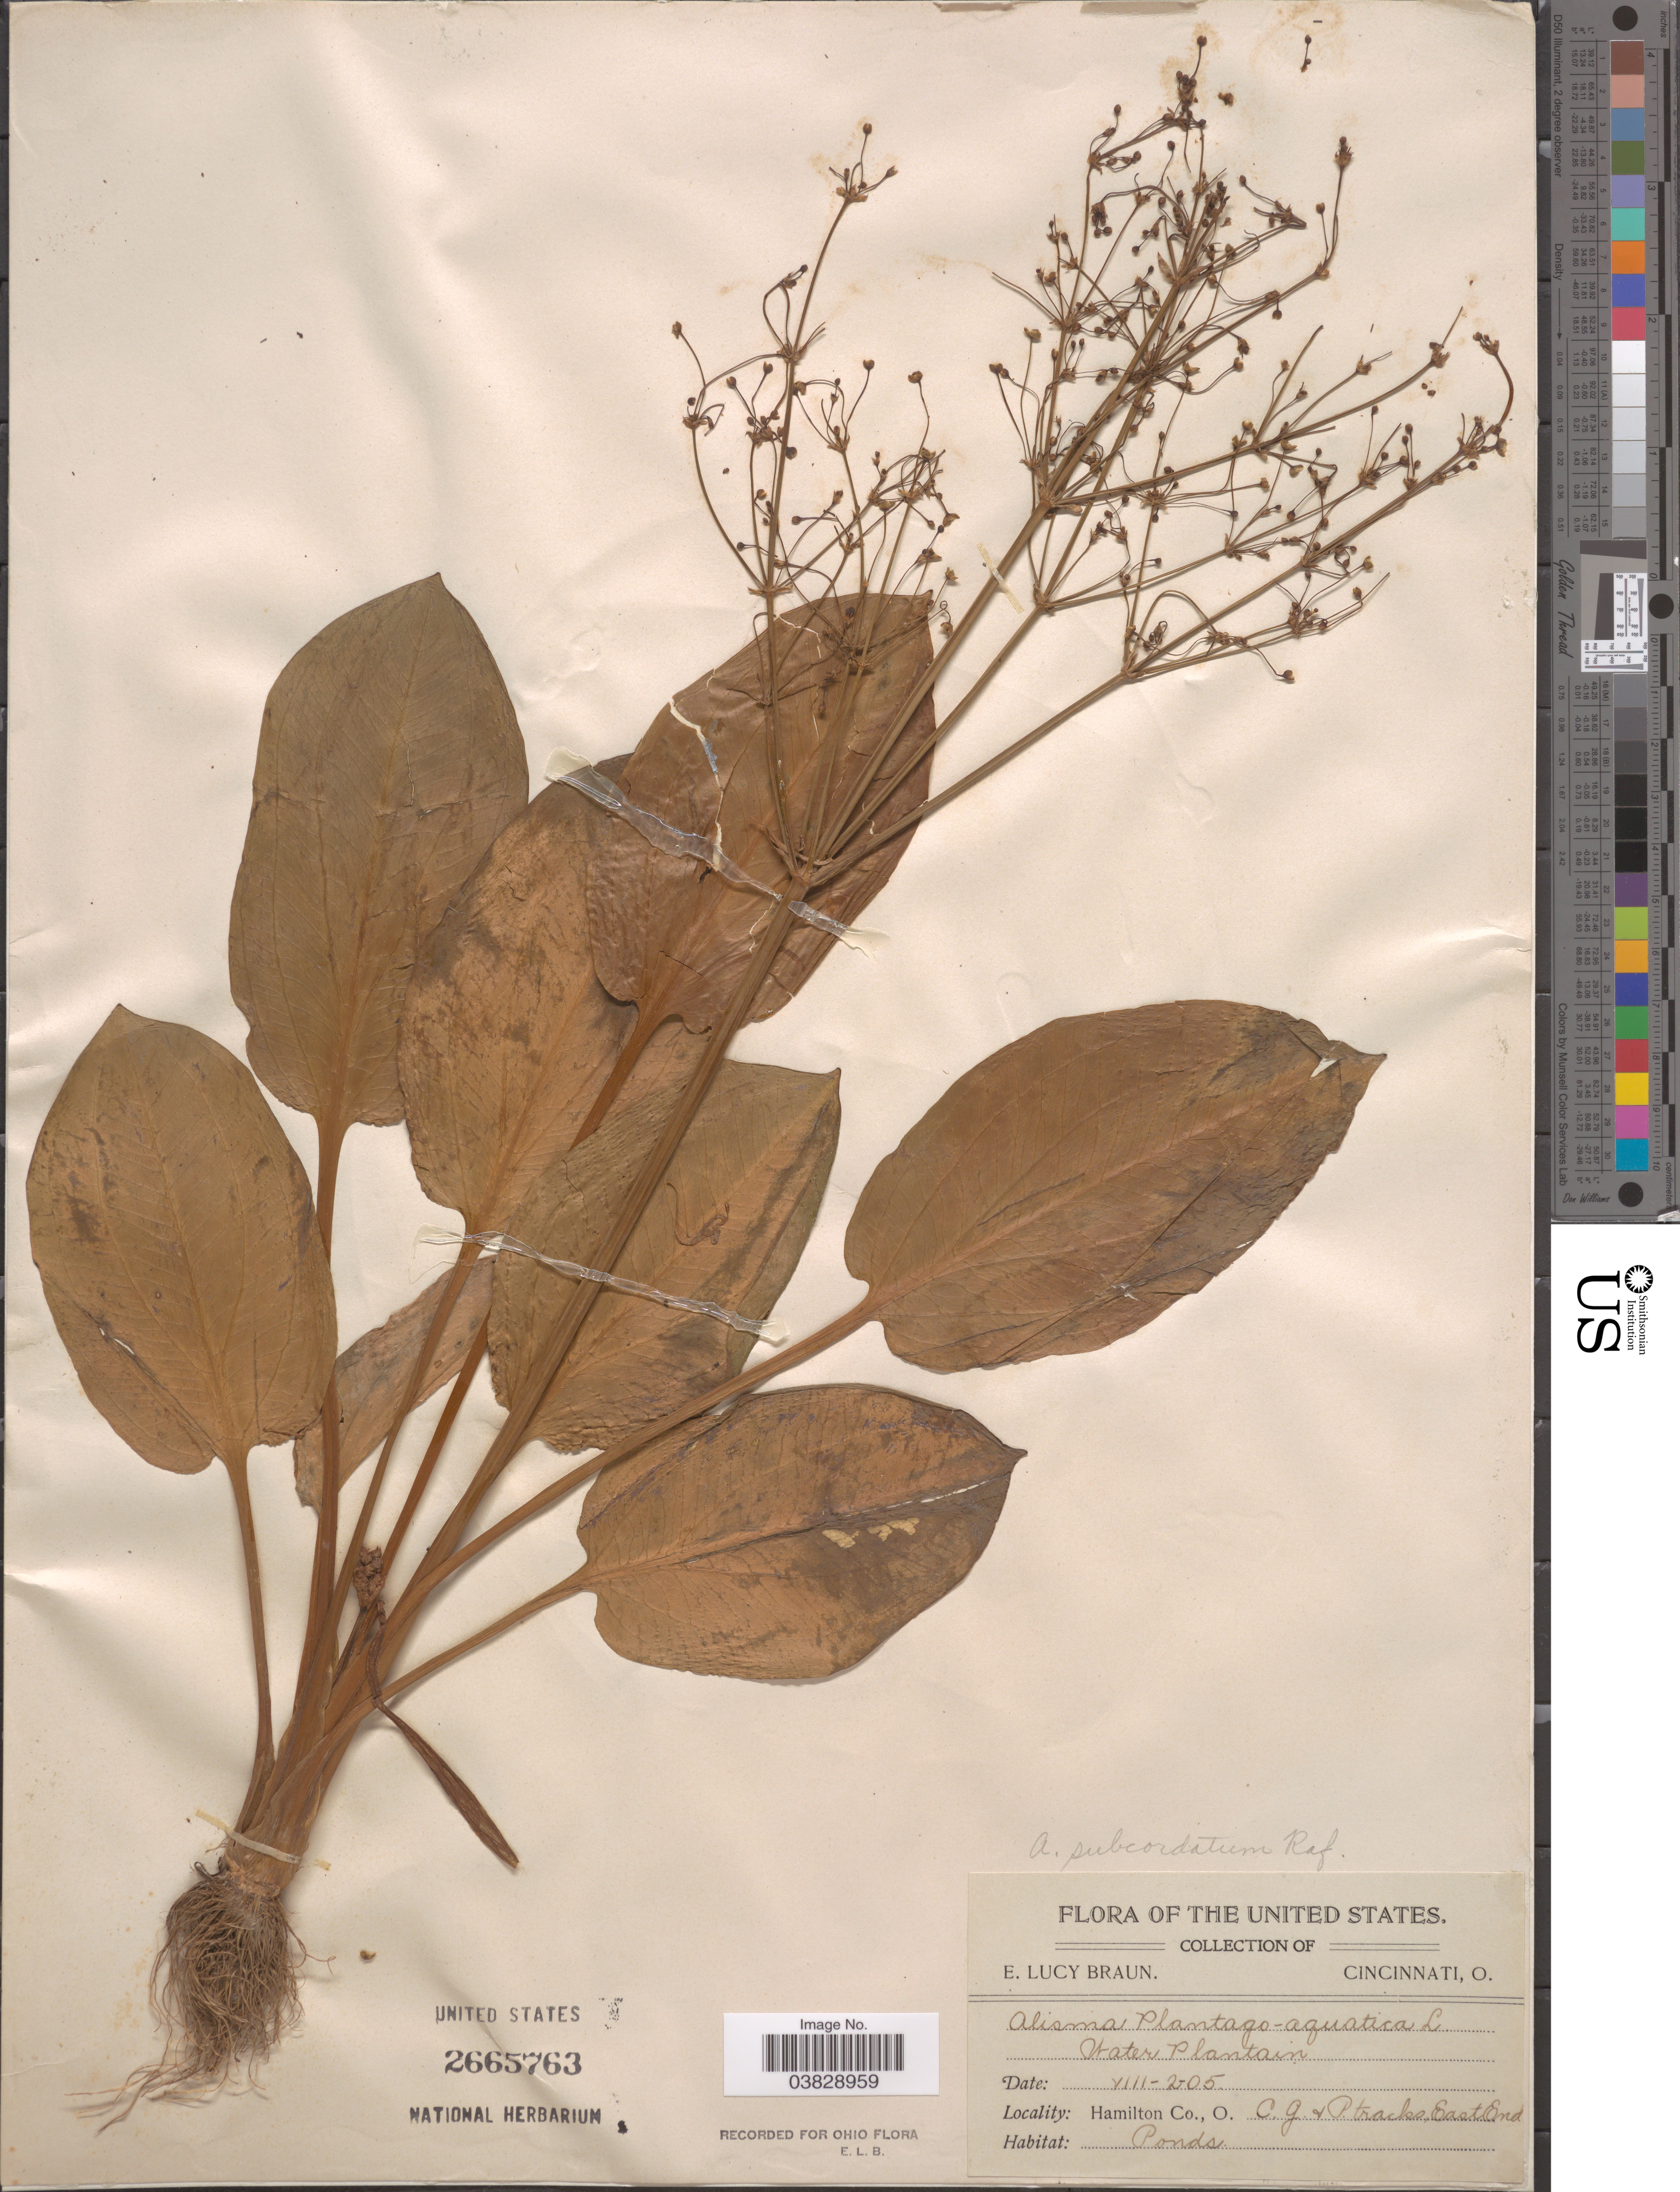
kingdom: Plantae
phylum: Tracheophyta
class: Liliopsida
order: Alismatales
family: Alismataceae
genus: Alisma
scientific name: Alisma plantago-aquatica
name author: L.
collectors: E. L. Braun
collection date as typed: Transcribed d/m/y: 2/8/5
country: United States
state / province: Ohio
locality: Hamilton Co. C. G. & P. tracks, East End. Pond.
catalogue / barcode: US 2665763